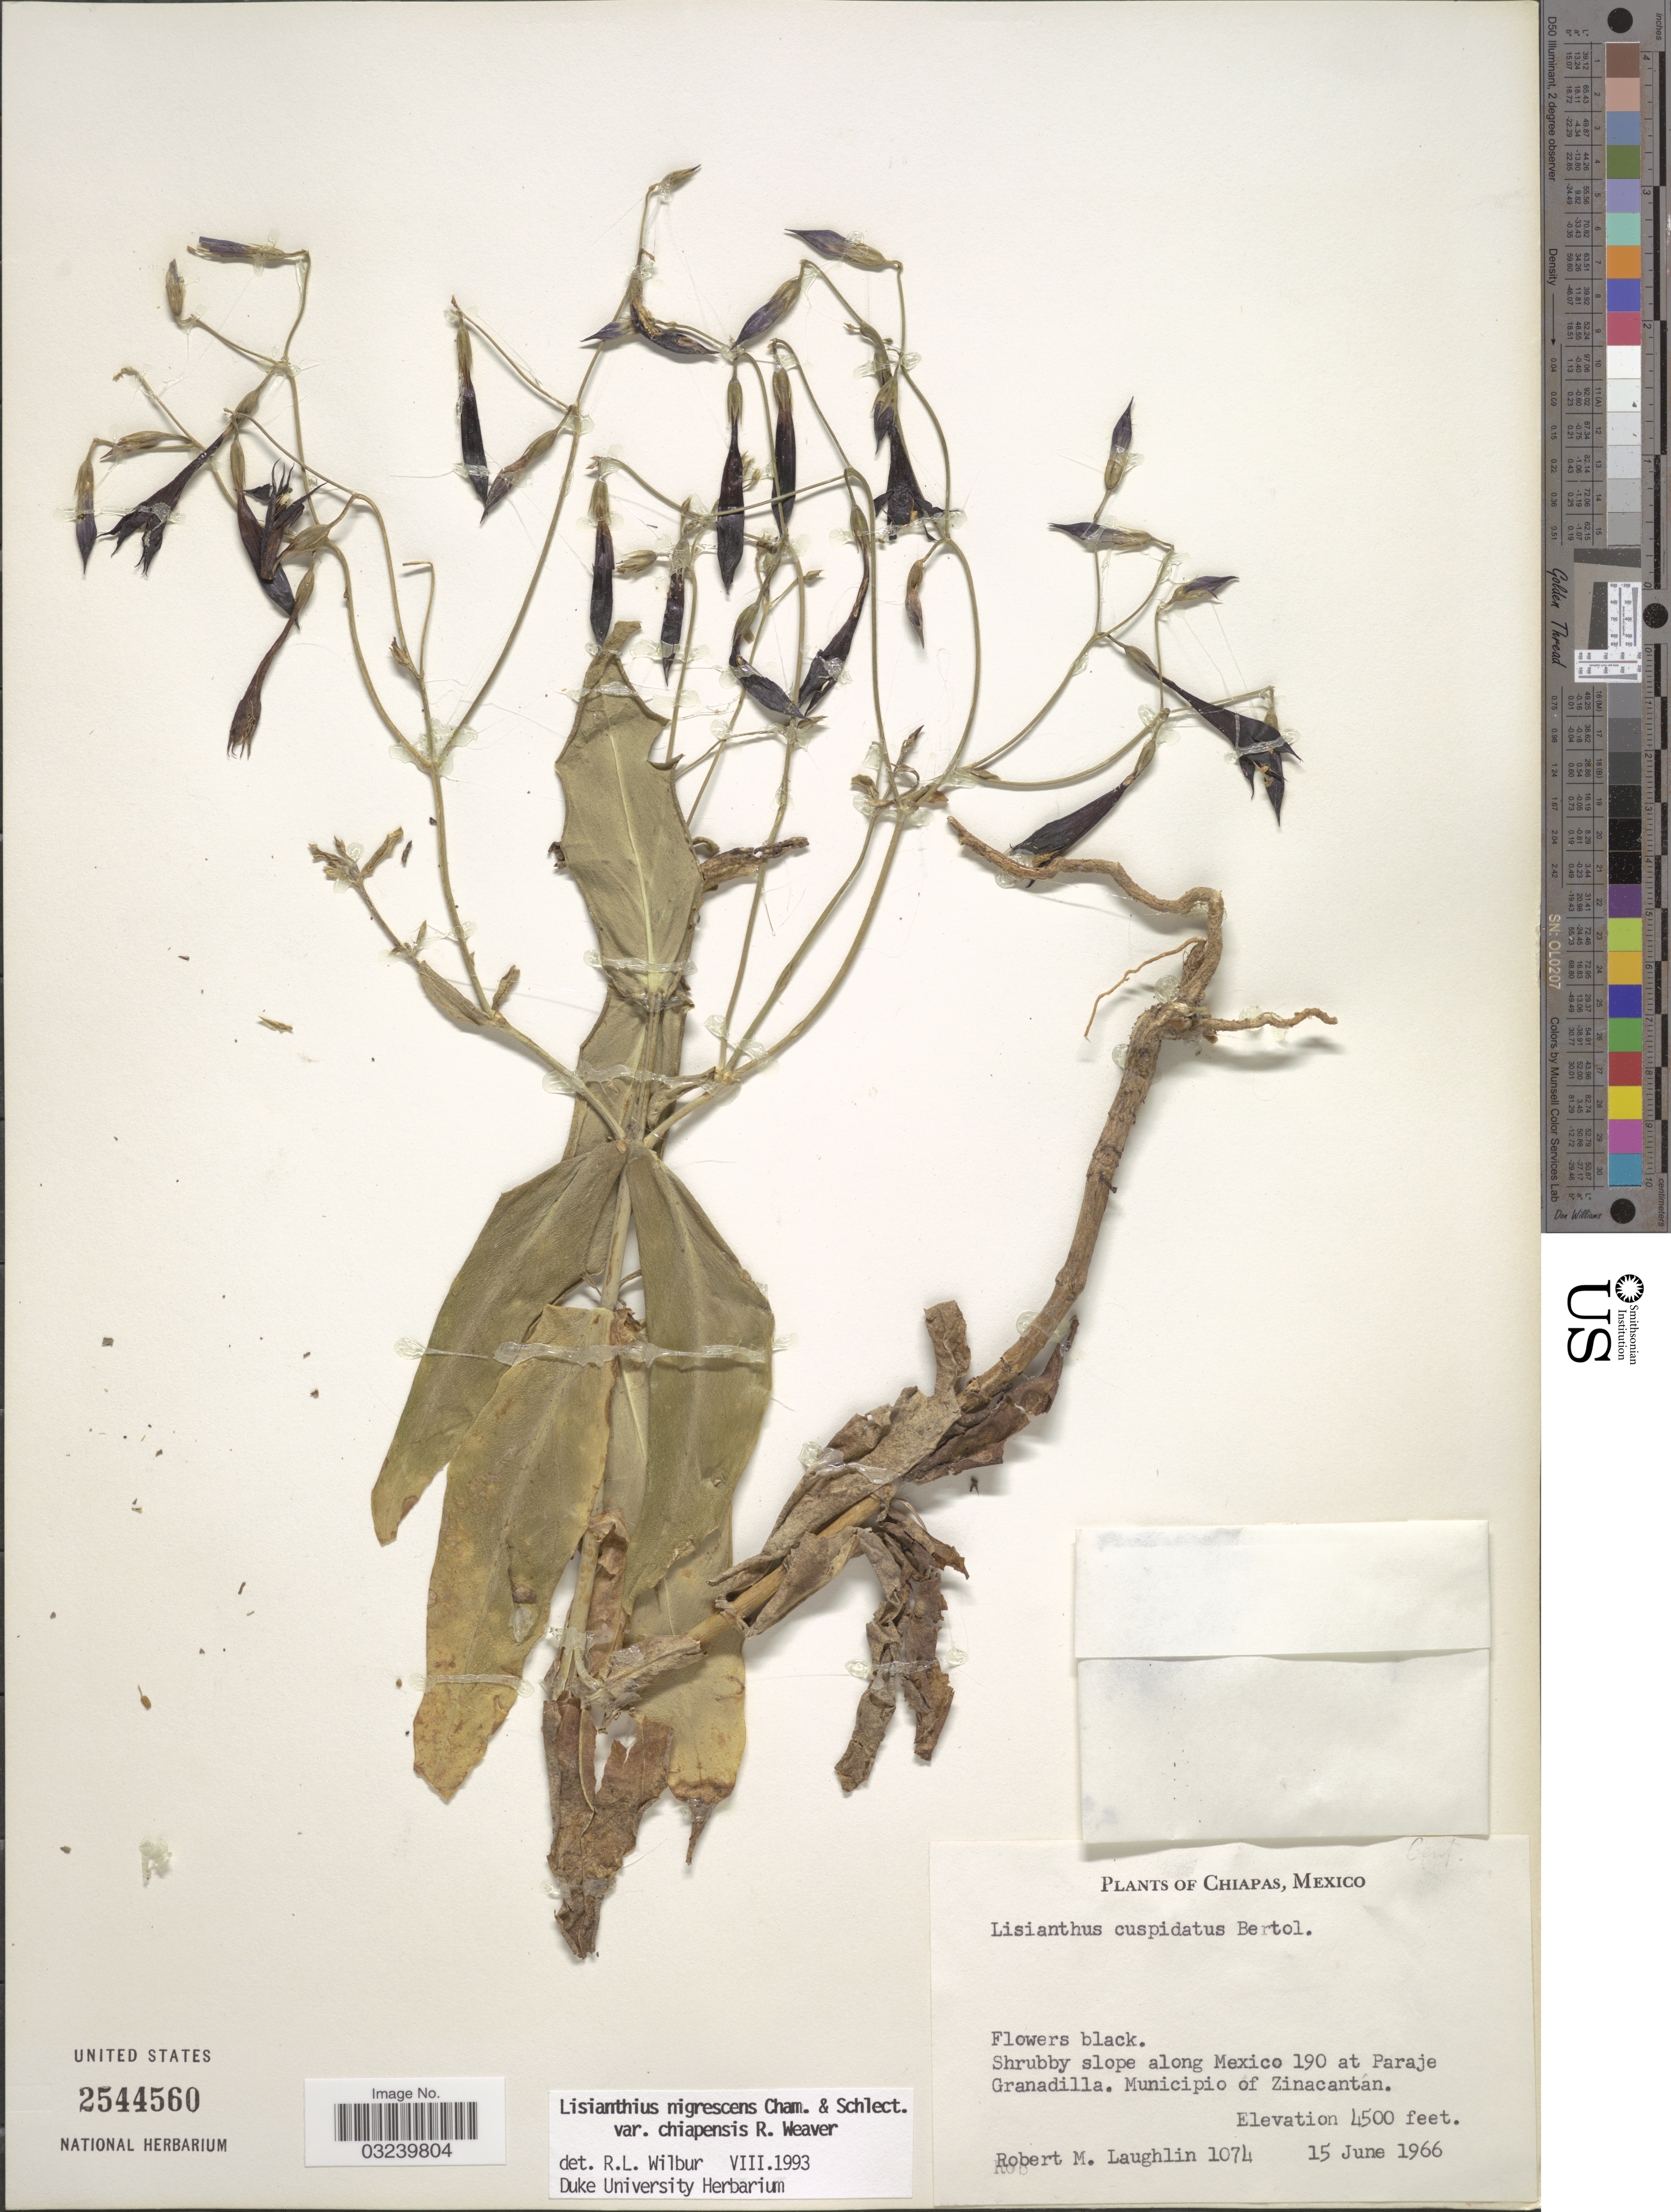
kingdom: Plantae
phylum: Tracheophyta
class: Magnoliopsida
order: Gentianales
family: Gentianaceae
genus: Lisianthius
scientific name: Lisianthius nigrescens var. chiapensis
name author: Weaver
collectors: R. M. Laughlin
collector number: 1074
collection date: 1966-06-15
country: Mexico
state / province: Chiapas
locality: Shrubby slope along Mexico 190 at Paraje Granadilla. Municipio of Zinacantán.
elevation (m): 1372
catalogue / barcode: US 2544560